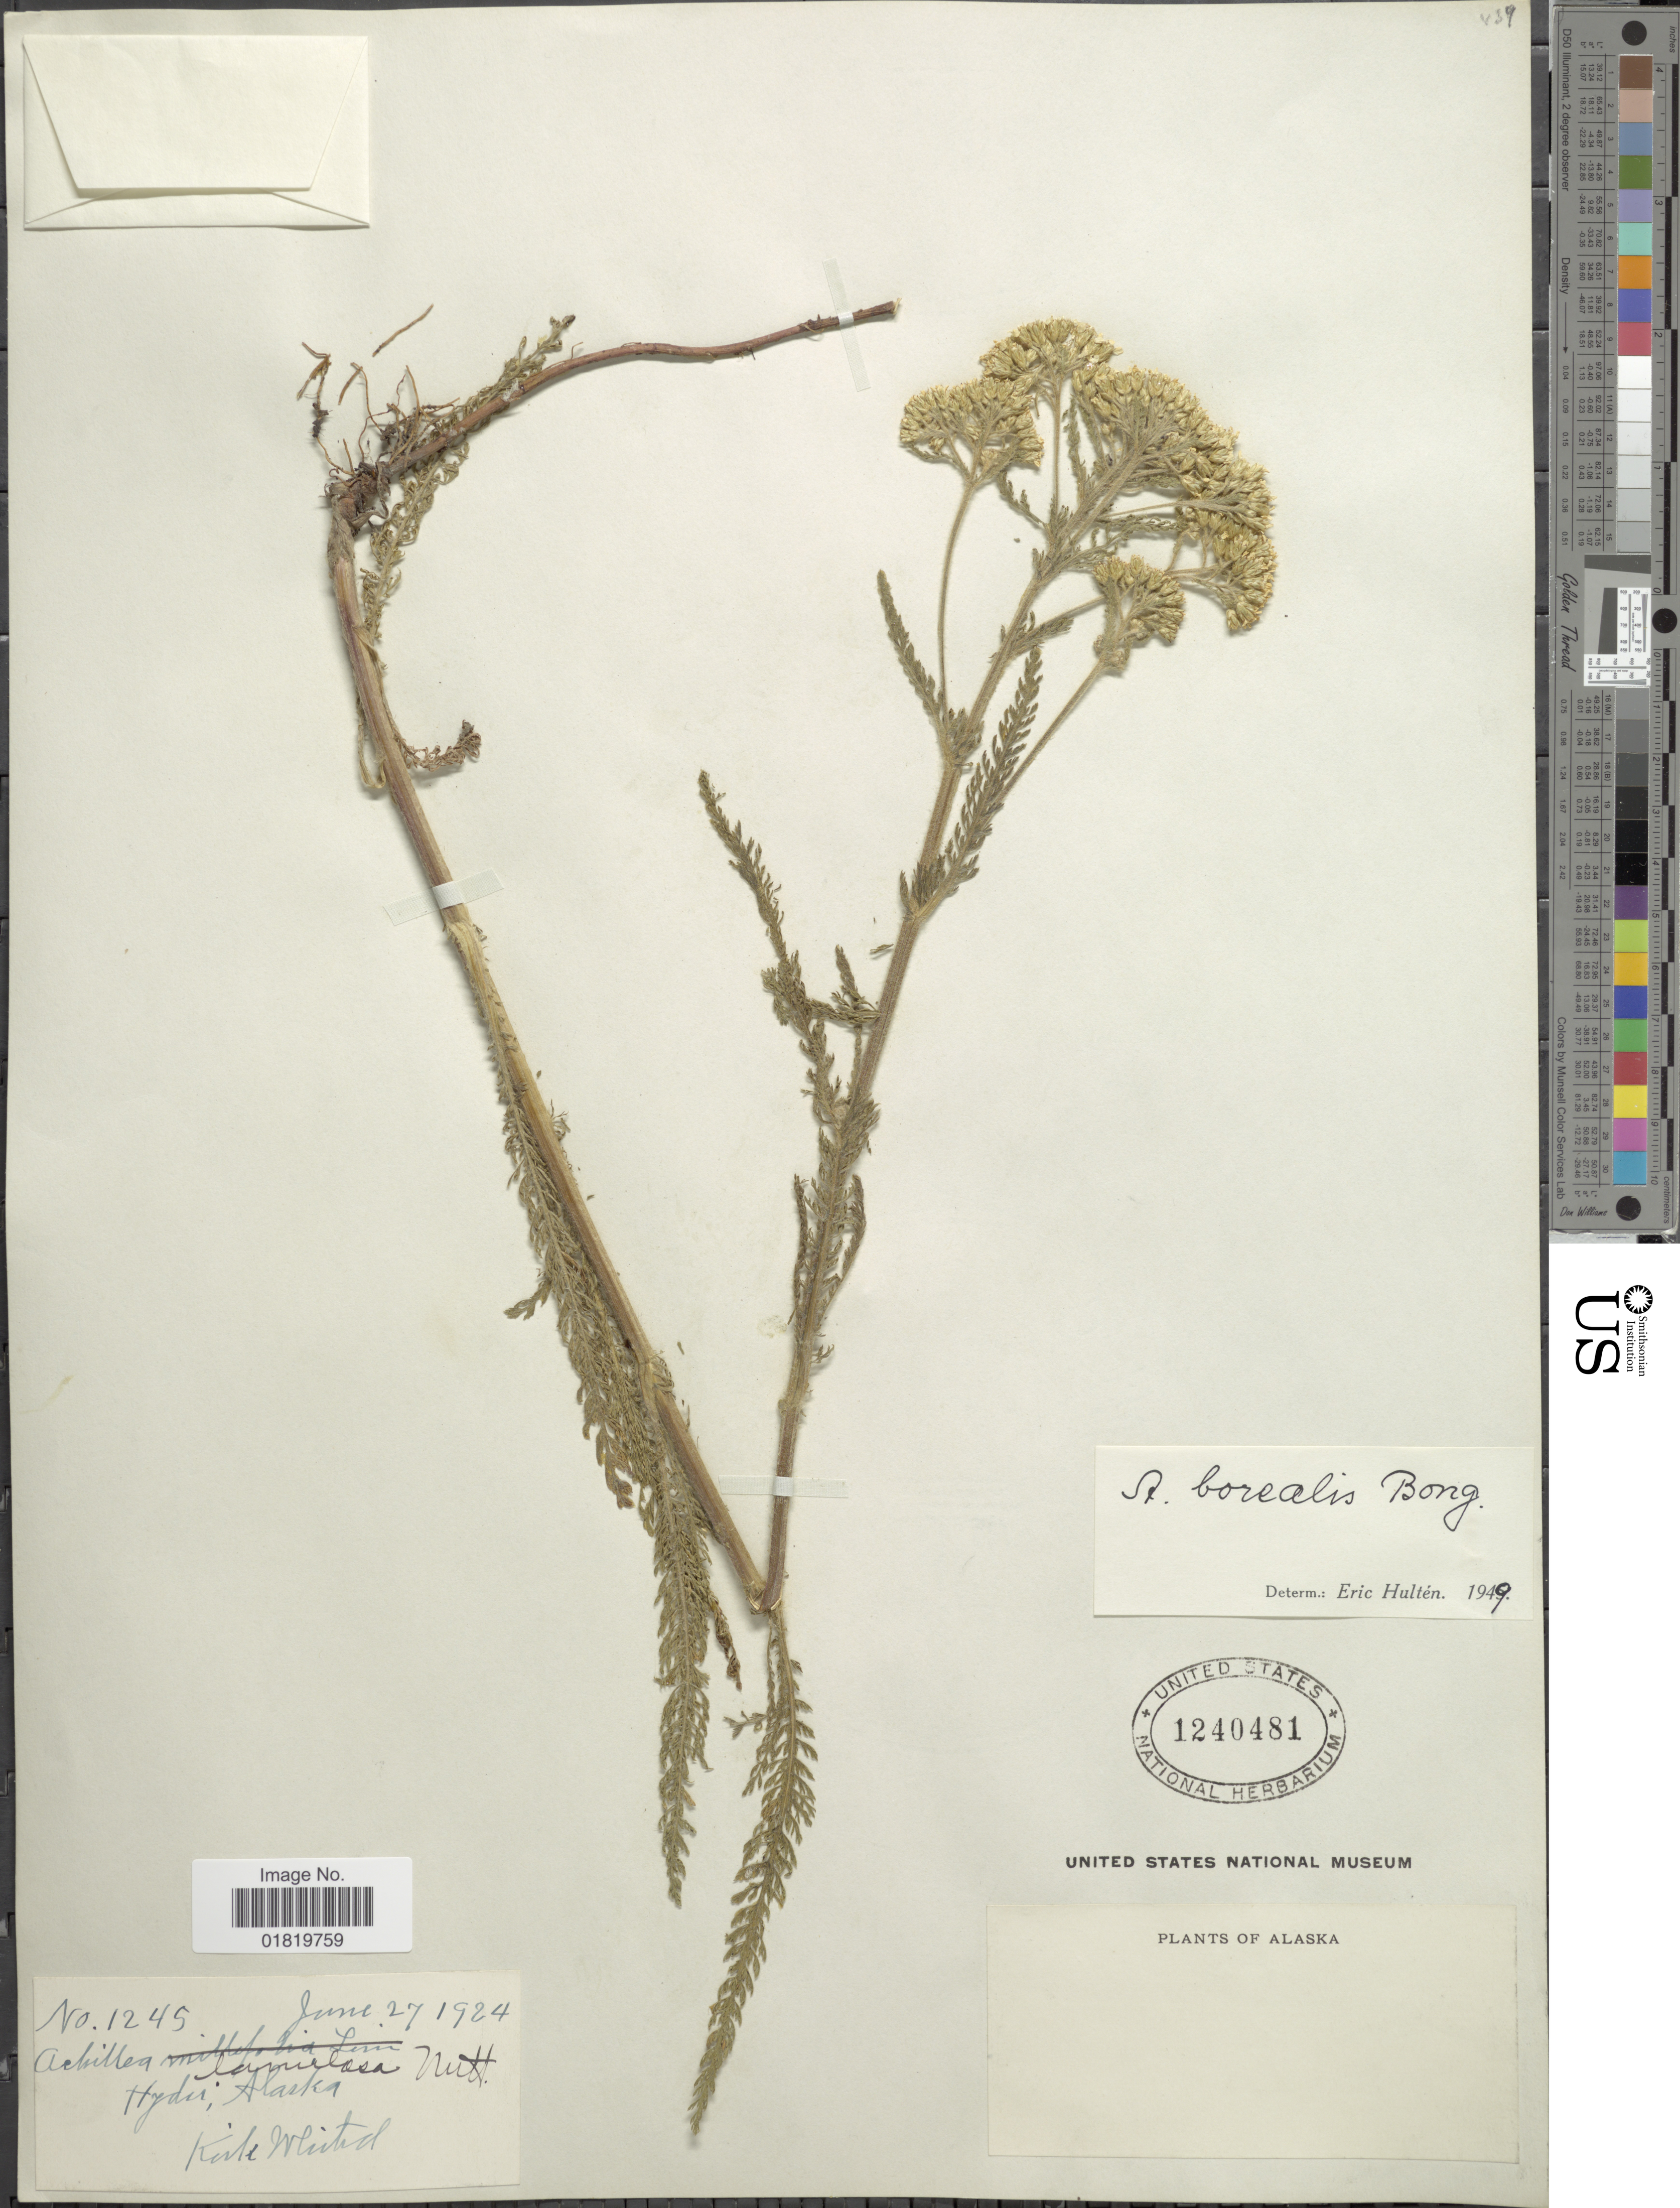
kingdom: Plantae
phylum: Tracheophyta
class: Magnoliopsida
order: Asterales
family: Asteraceae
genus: Achillea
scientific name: Achillea borealis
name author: Bong.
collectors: K. Whited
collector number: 1245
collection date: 1924-06-27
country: United States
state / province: Alaska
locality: Hyder; Alaska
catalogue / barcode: US 1240481